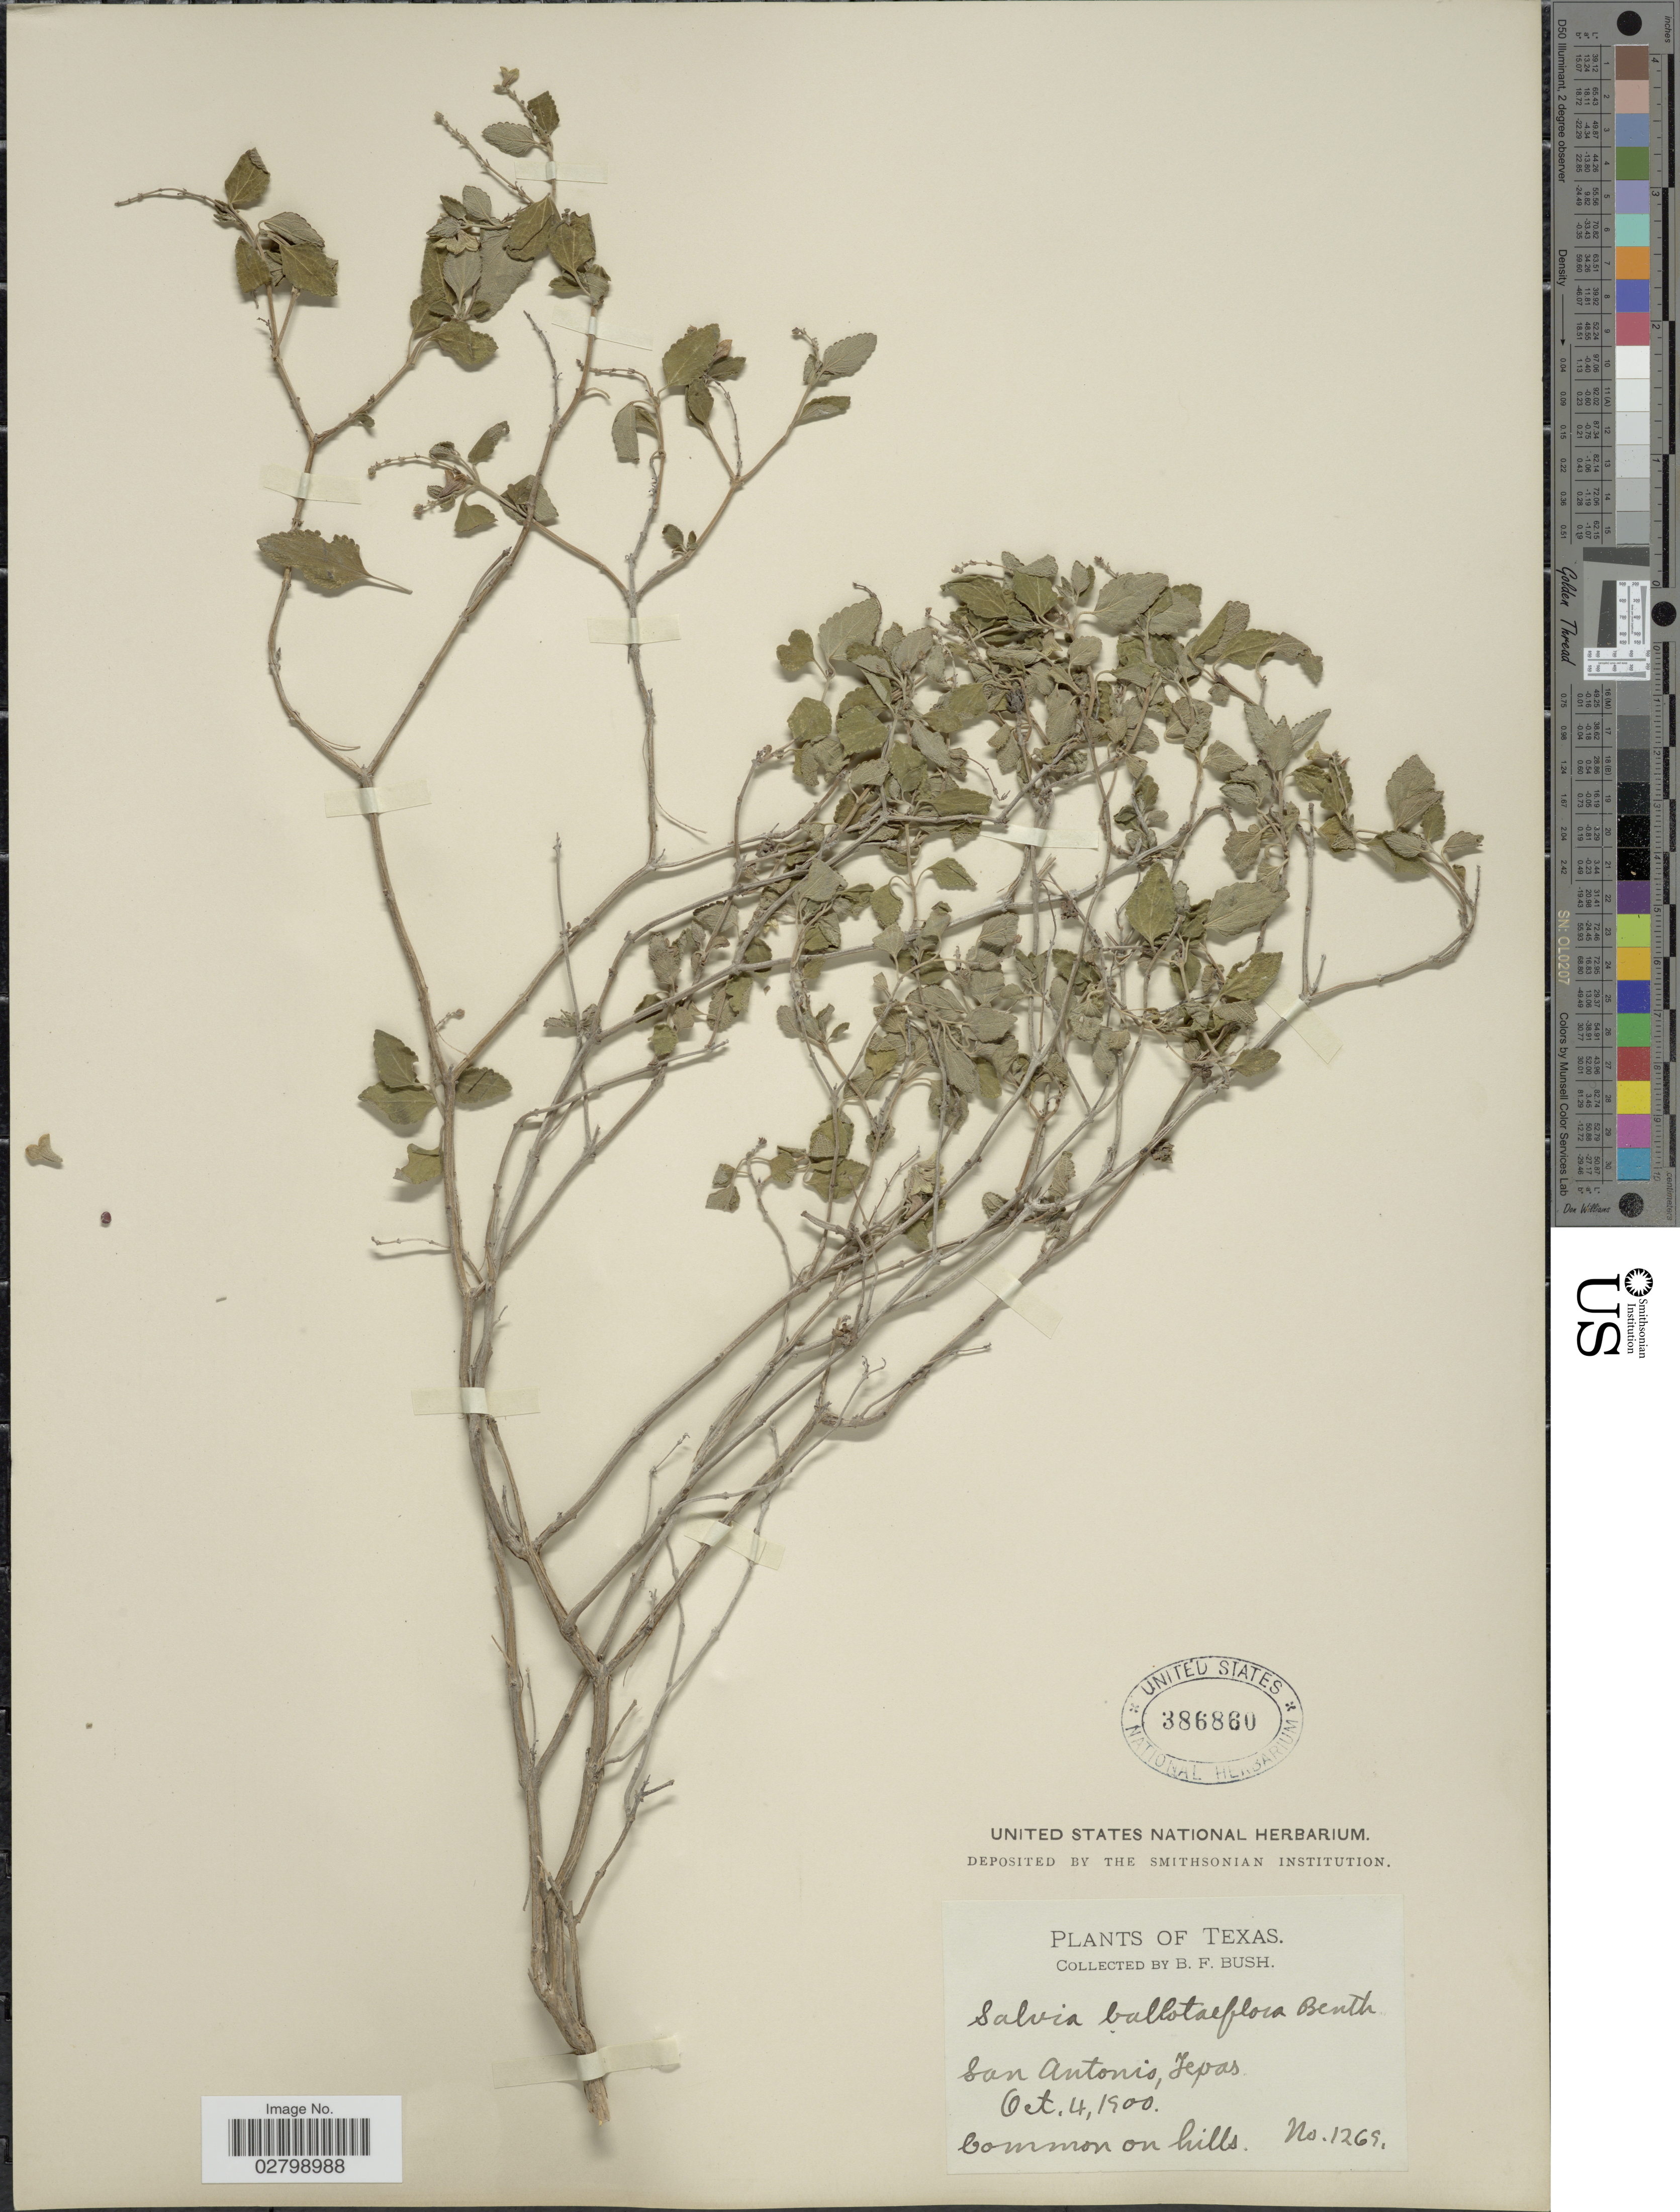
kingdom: Plantae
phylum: Tracheophyta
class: Magnoliopsida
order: Lamiales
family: Lamiaceae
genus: Salvia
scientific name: Salvia ballotiflora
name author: Benth.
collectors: B. F. Bush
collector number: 1269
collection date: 1900-10-04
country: United States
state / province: Texas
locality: San Antonio.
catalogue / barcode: US 386860